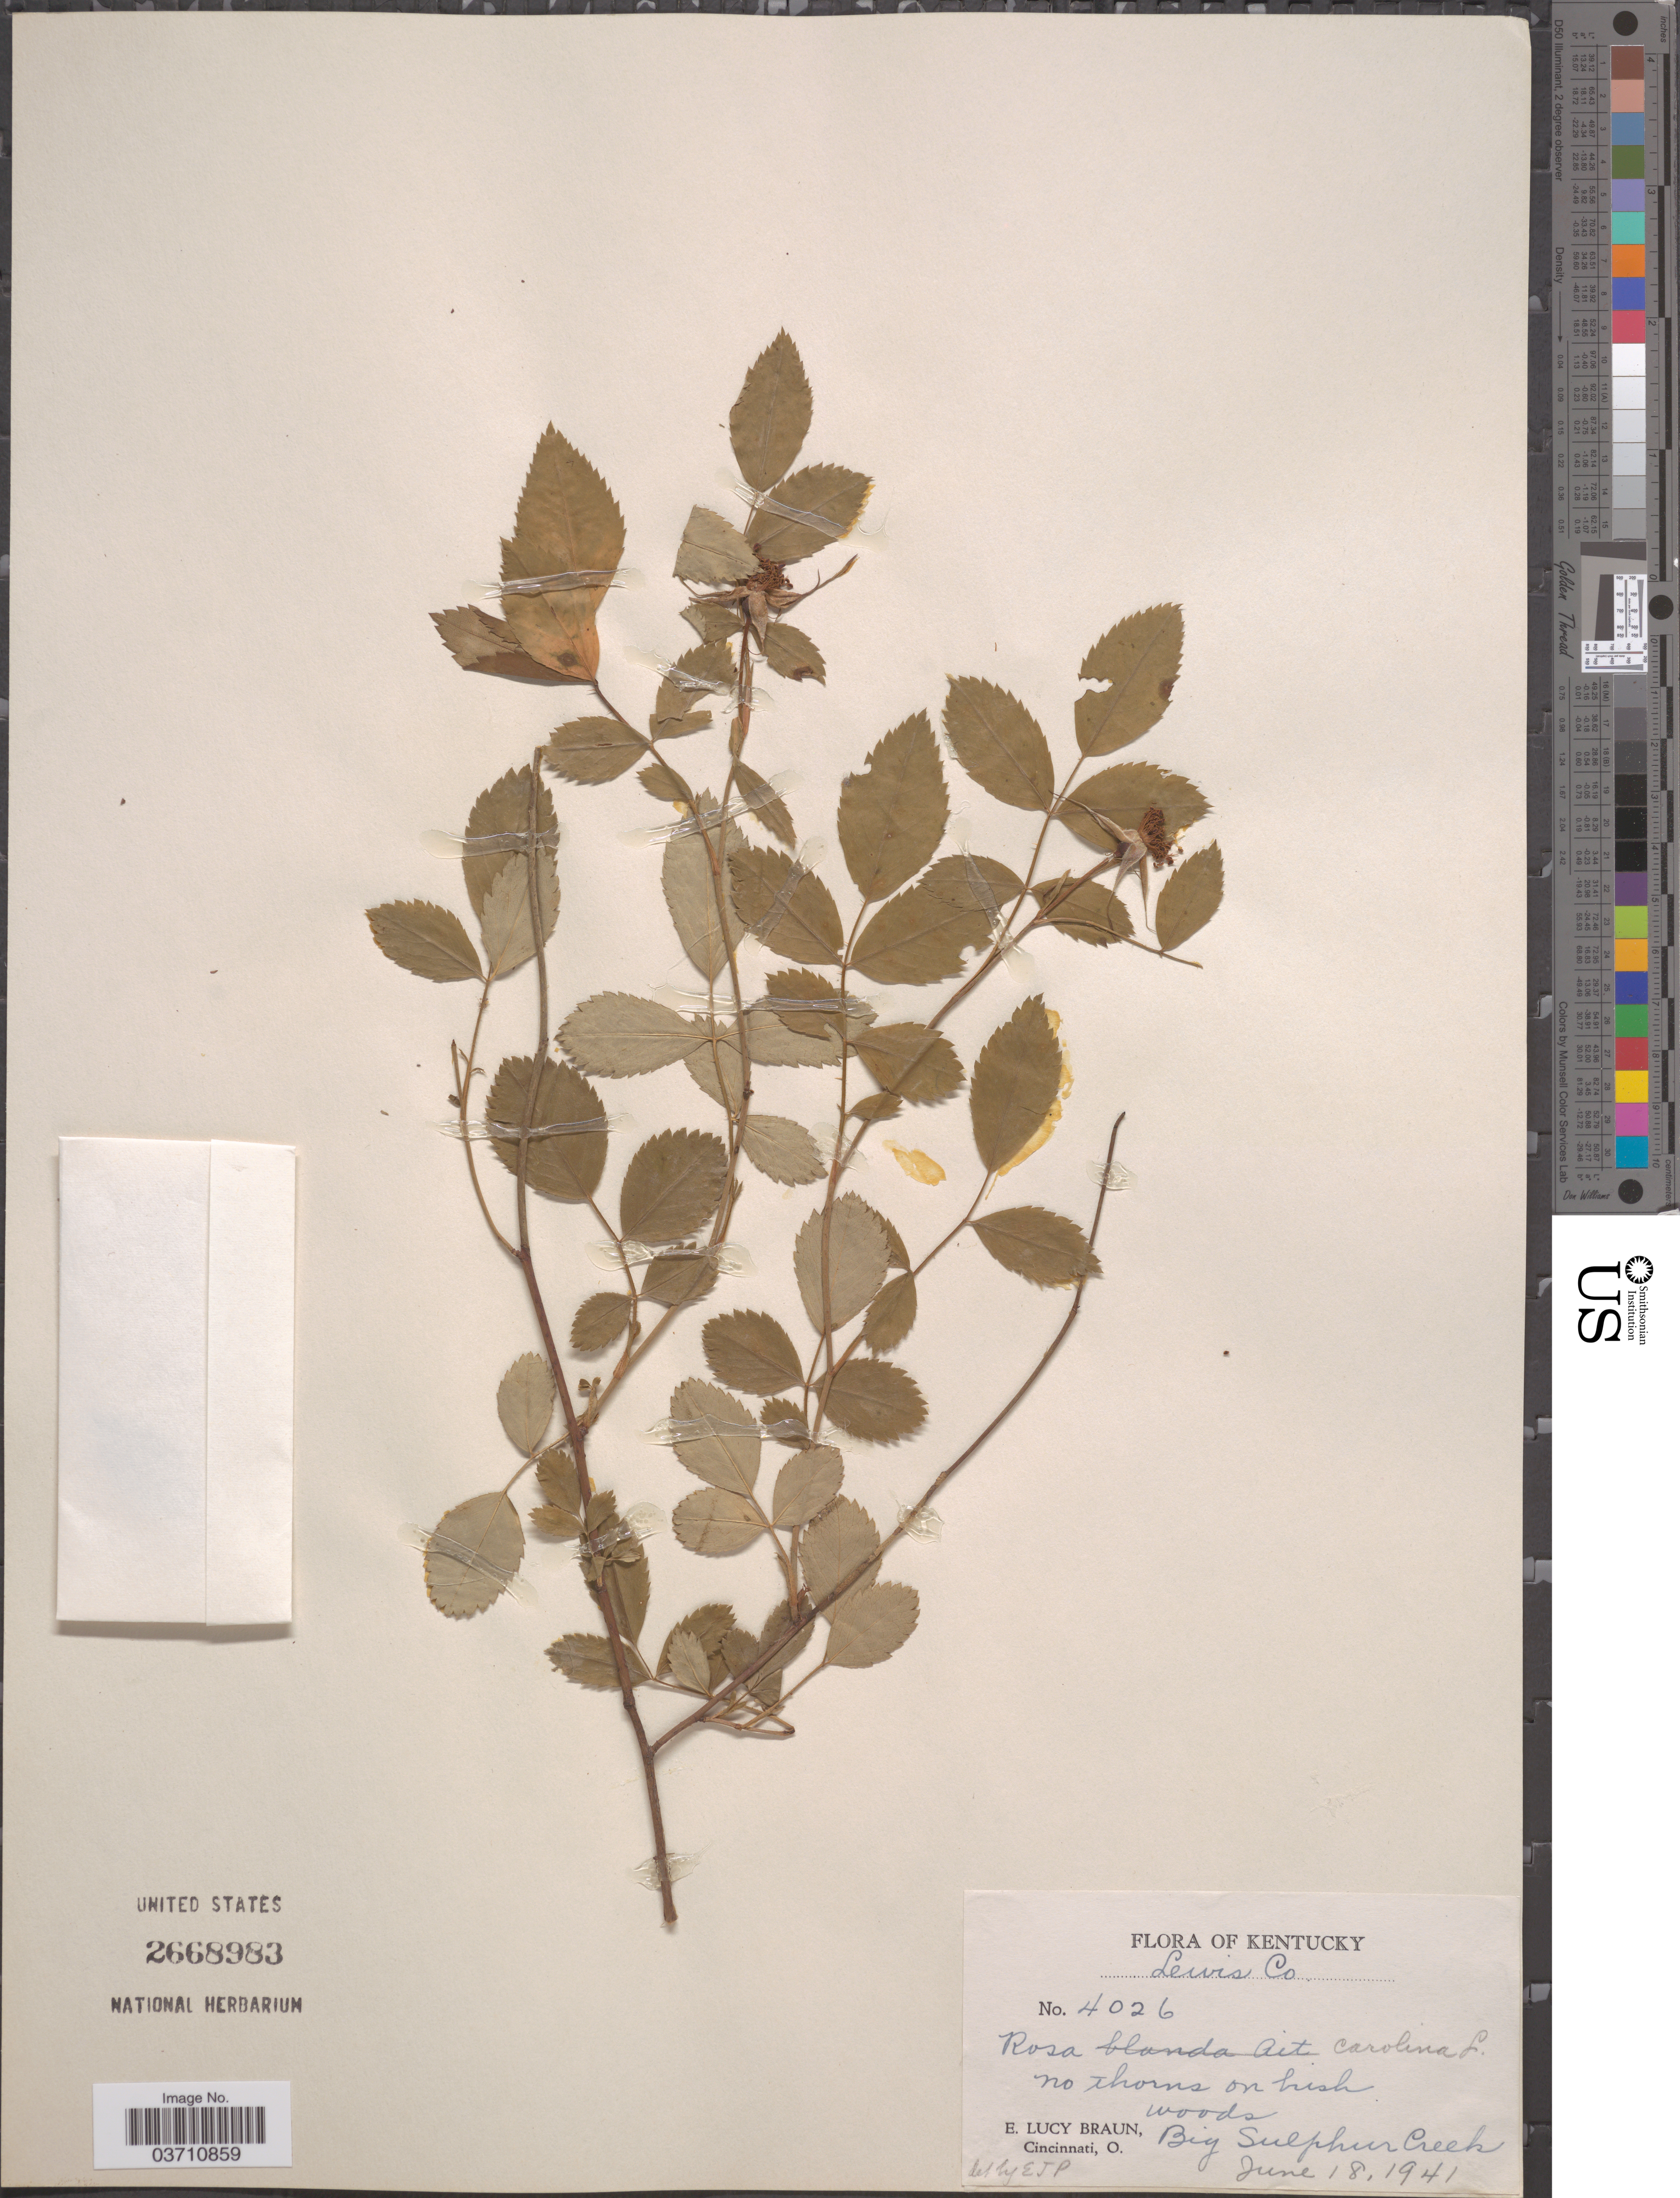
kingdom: Plantae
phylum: Tracheophyta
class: Magnoliopsida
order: Rosales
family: Rosaceae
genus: Rosa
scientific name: Rosa carolina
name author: L.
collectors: E. L. Braun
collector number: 4026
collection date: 1941-06-18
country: United States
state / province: Kentucky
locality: Lewis Co. Big Sulphur Creek.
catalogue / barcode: US 2668983